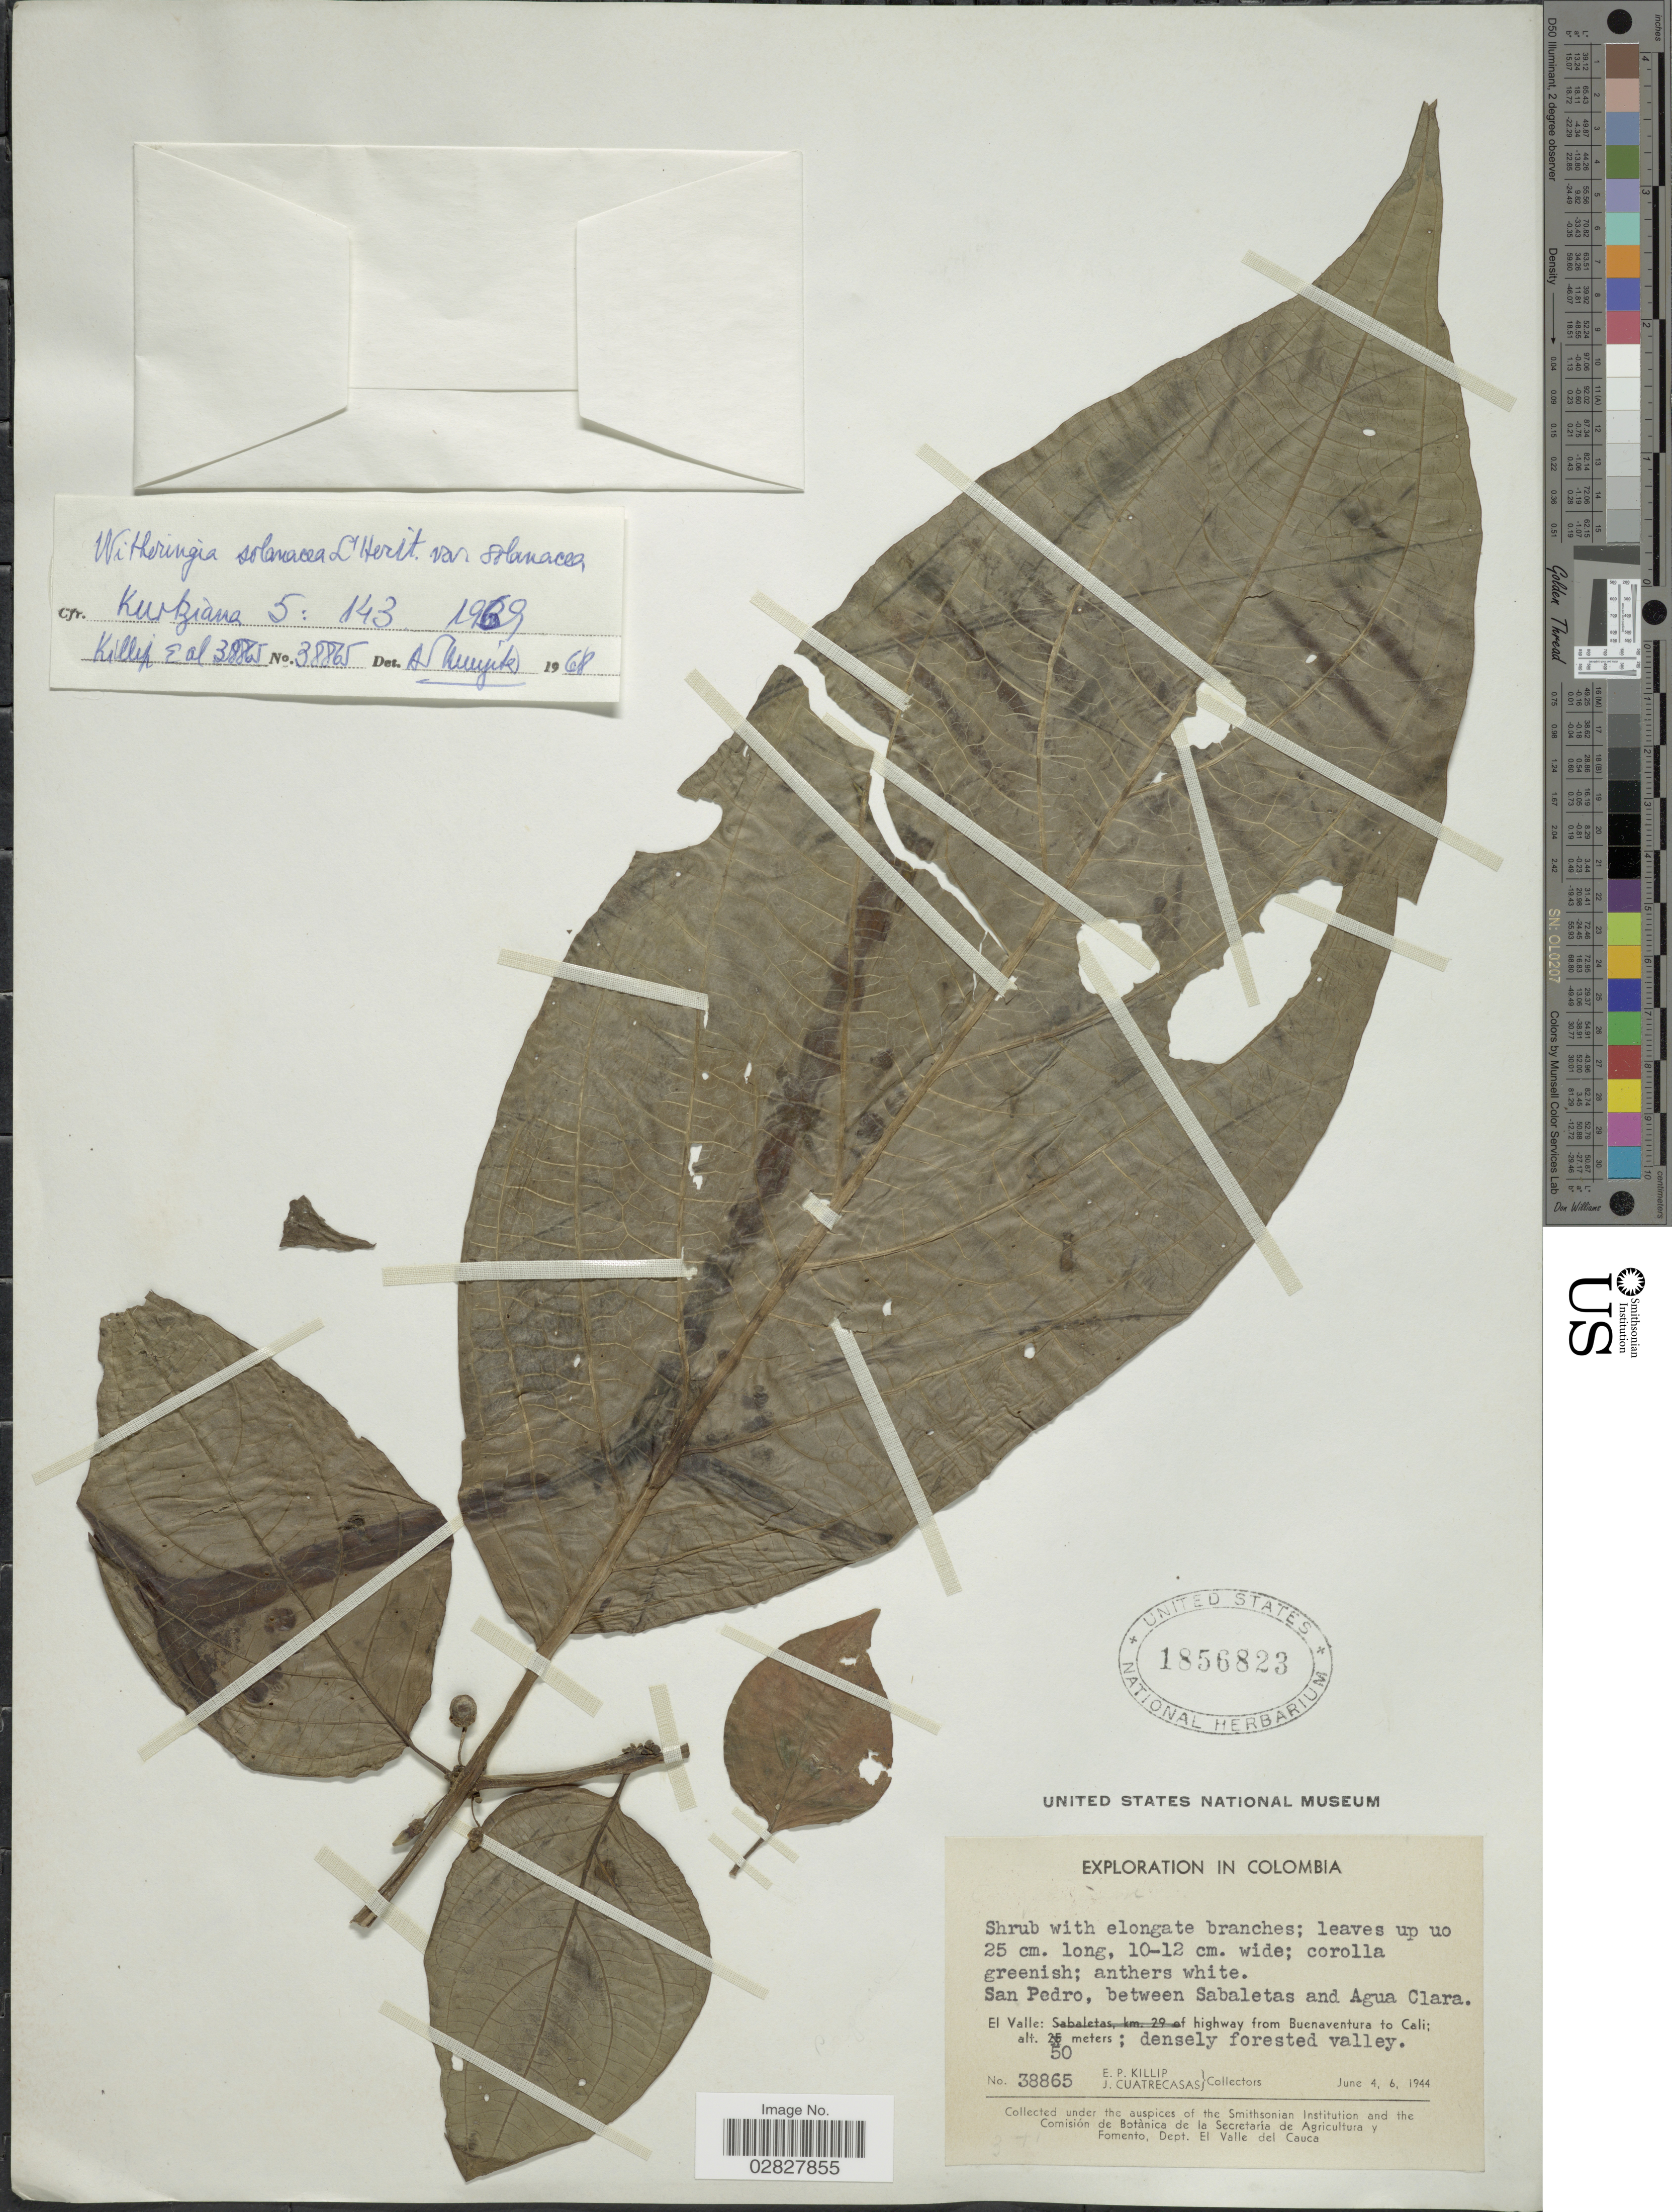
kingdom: Plantae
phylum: Tracheophyta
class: Magnoliopsida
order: Solanales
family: Solanaceae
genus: Witheringia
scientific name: Witheringia solanacea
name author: L'Hér.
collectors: E. P. Killip & J. Cuatrecasas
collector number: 38865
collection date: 1944-06-04/1944-06-06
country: Colombia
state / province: Valle del Cauca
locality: El Valle: highway from Buenaventura to Cali, San Pedro, between Sabaletas and Agua Clara.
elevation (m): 50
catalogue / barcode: US 1856823